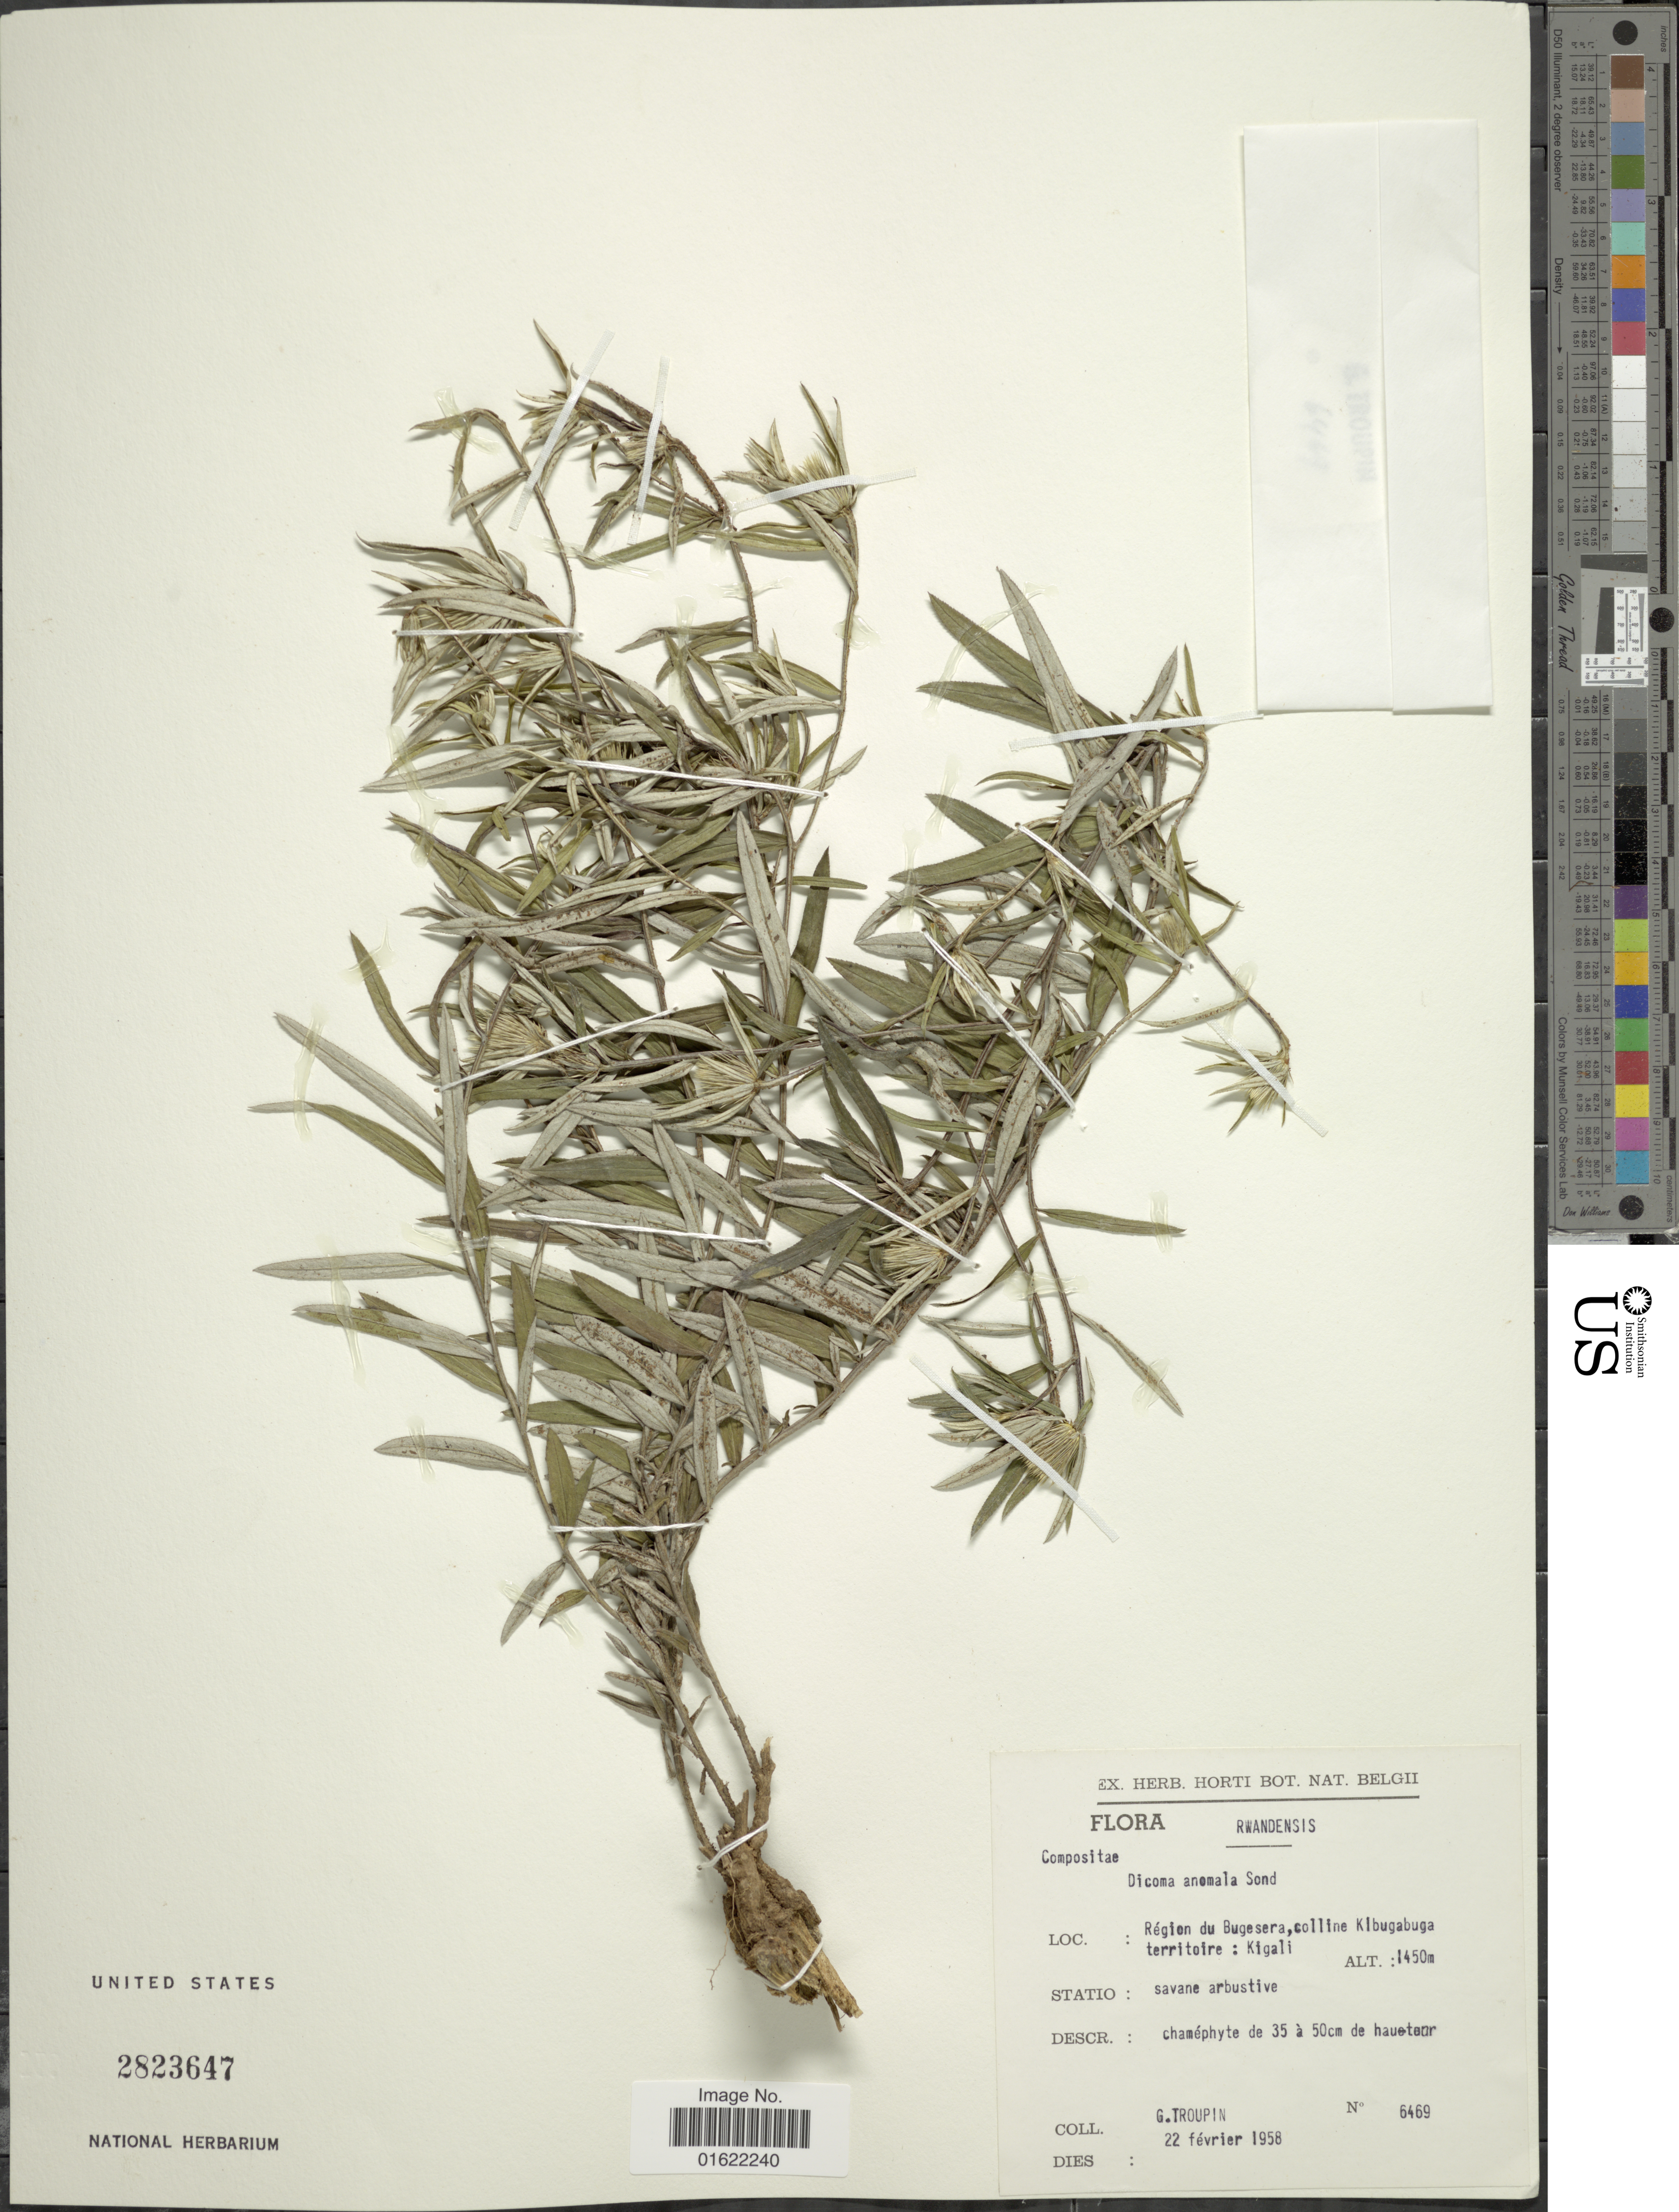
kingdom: Plantae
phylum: Tracheophyta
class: Magnoliopsida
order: Asterales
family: Asteraceae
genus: Dicoma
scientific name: Dicoma anomala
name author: Sond.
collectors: G. Troupin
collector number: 6469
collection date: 1958-02-22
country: Rwanda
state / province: Kigali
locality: Rwandensis, Region du Bugesera, colline Kibugabuga territoire: Kigali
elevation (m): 1450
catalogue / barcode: US 2823647